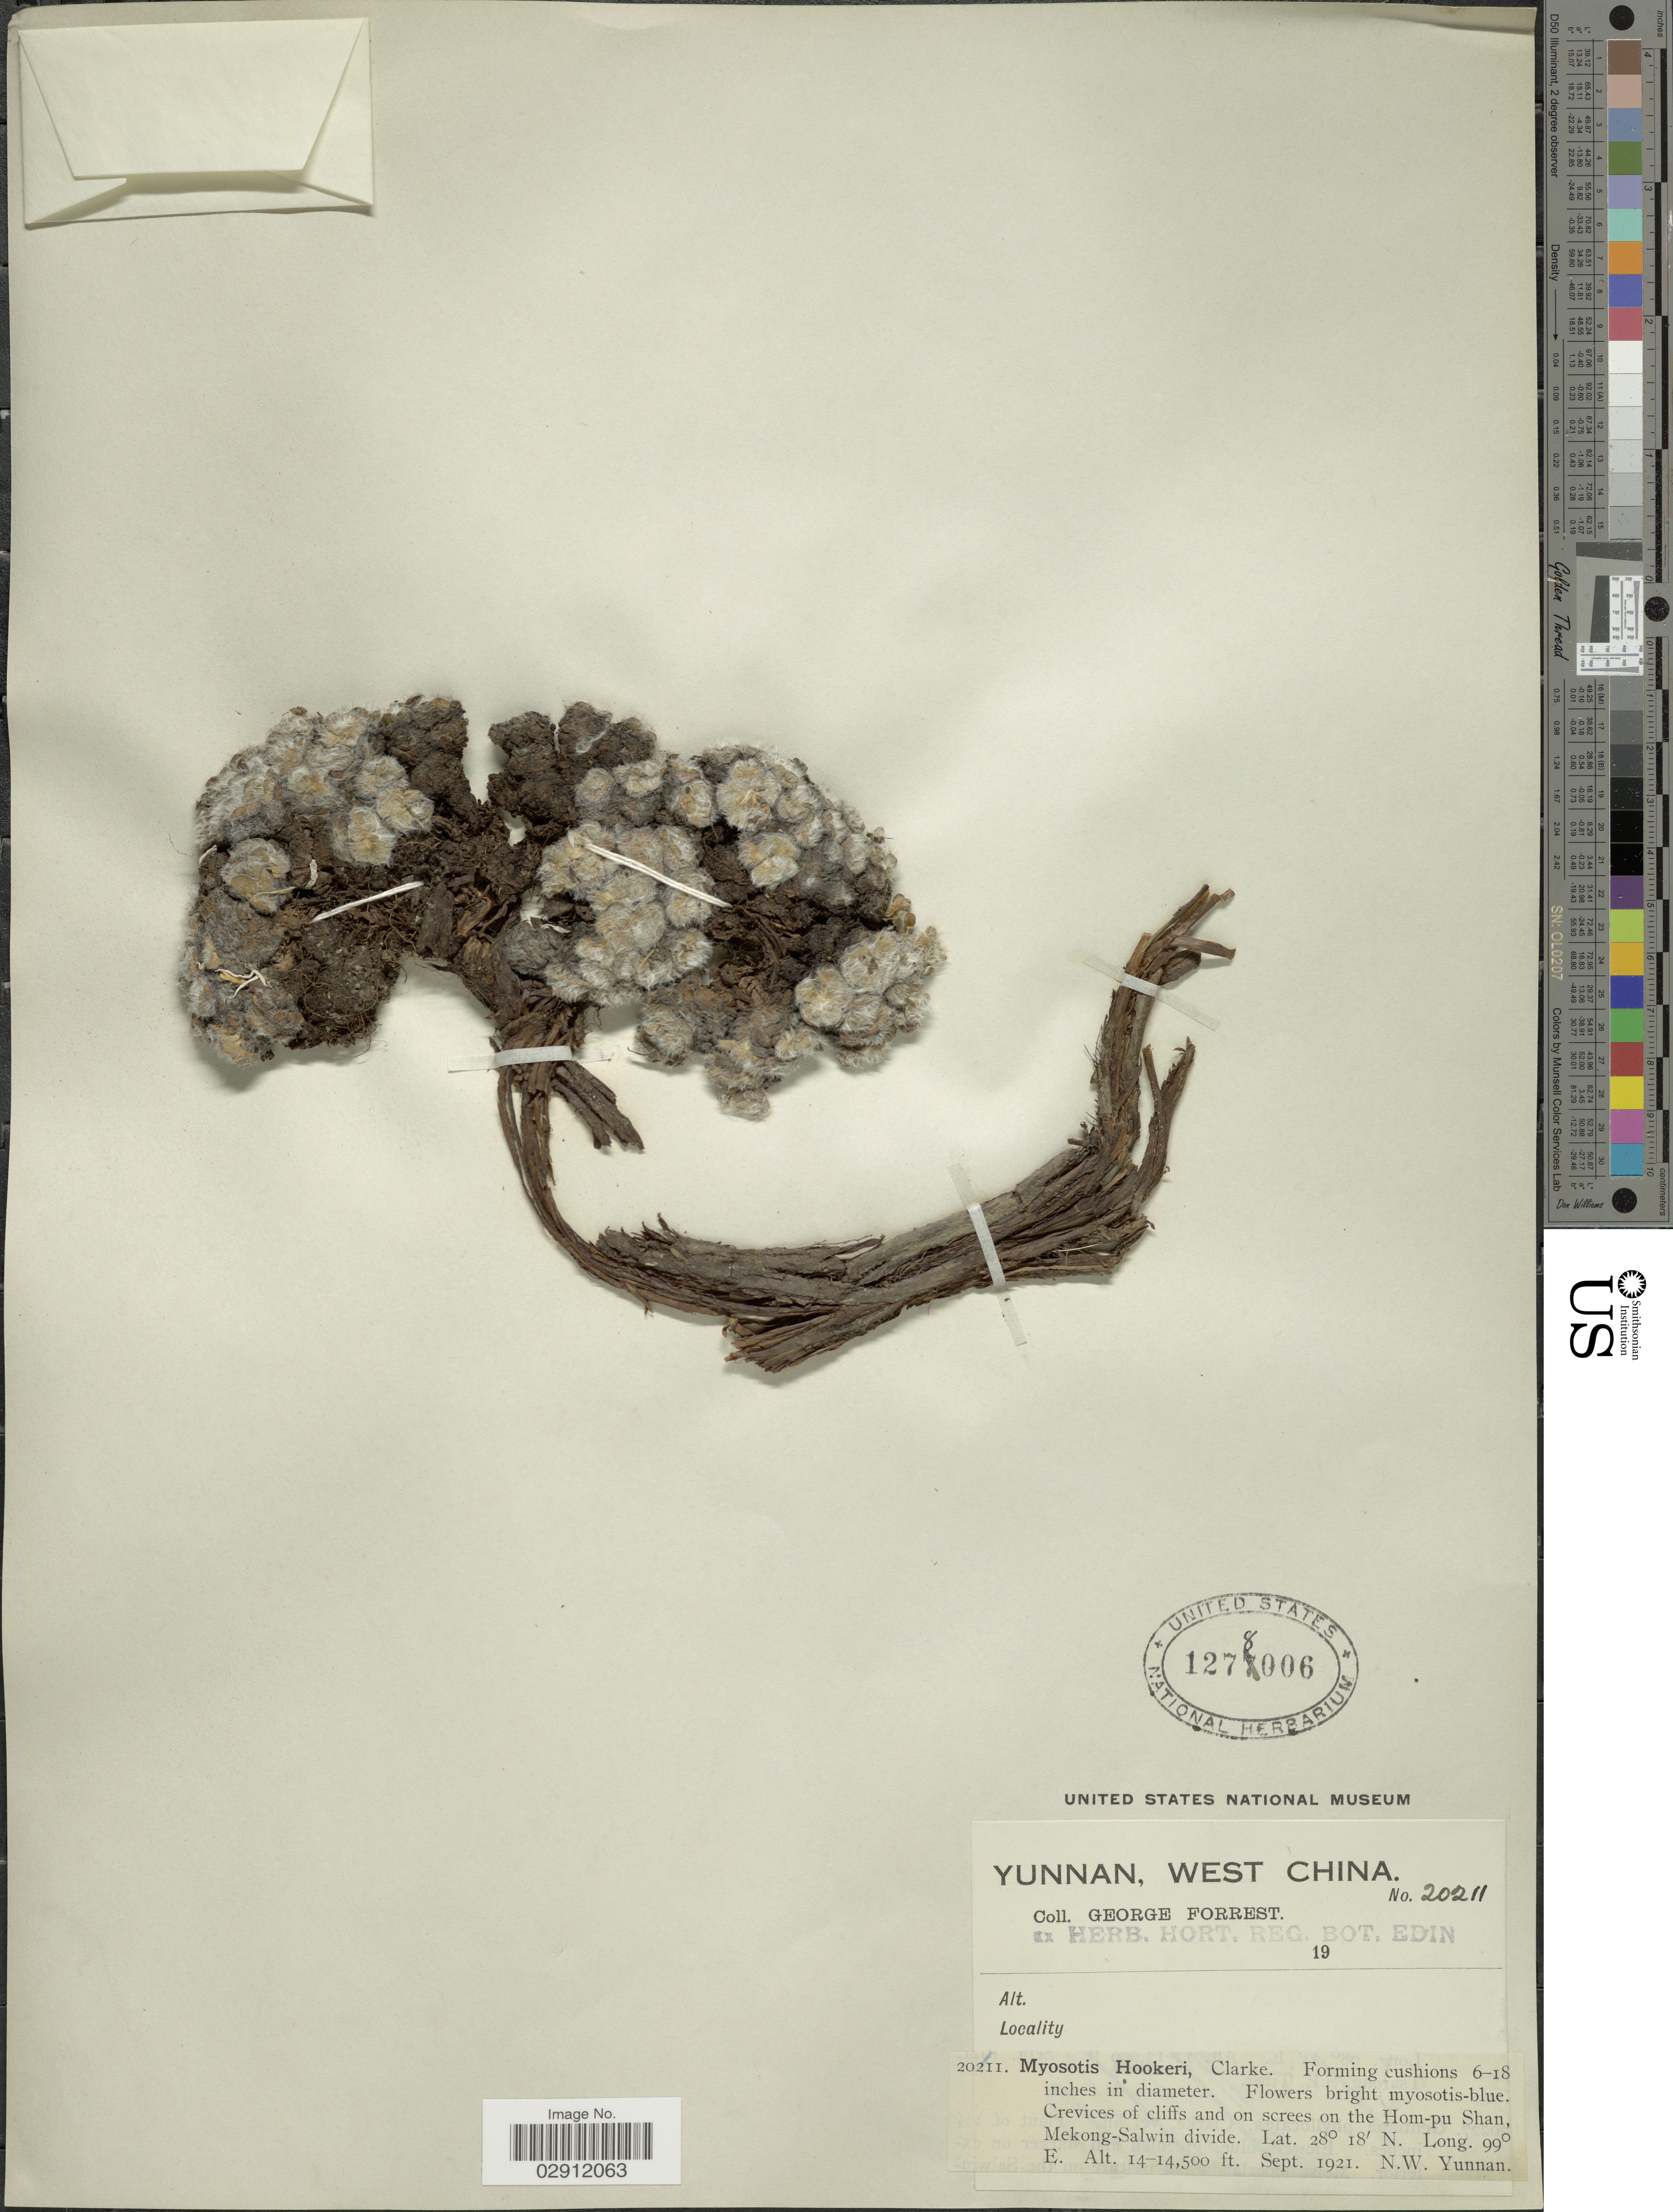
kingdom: Plantae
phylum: Tracheophyta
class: Magnoliopsida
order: Boraginales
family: Boraginaceae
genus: Chionocharis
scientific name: Chionocharis hookeri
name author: (C.B. Clarke) I.M. Johnst.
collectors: G. Forrest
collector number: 20211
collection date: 1921-09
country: China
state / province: Yunnan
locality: West China. Crevices of cliffs and on screes on the Hom-pu Shan, Mekong-Salwin divide. N.W. Yunnan.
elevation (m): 4267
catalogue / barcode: US 1278006